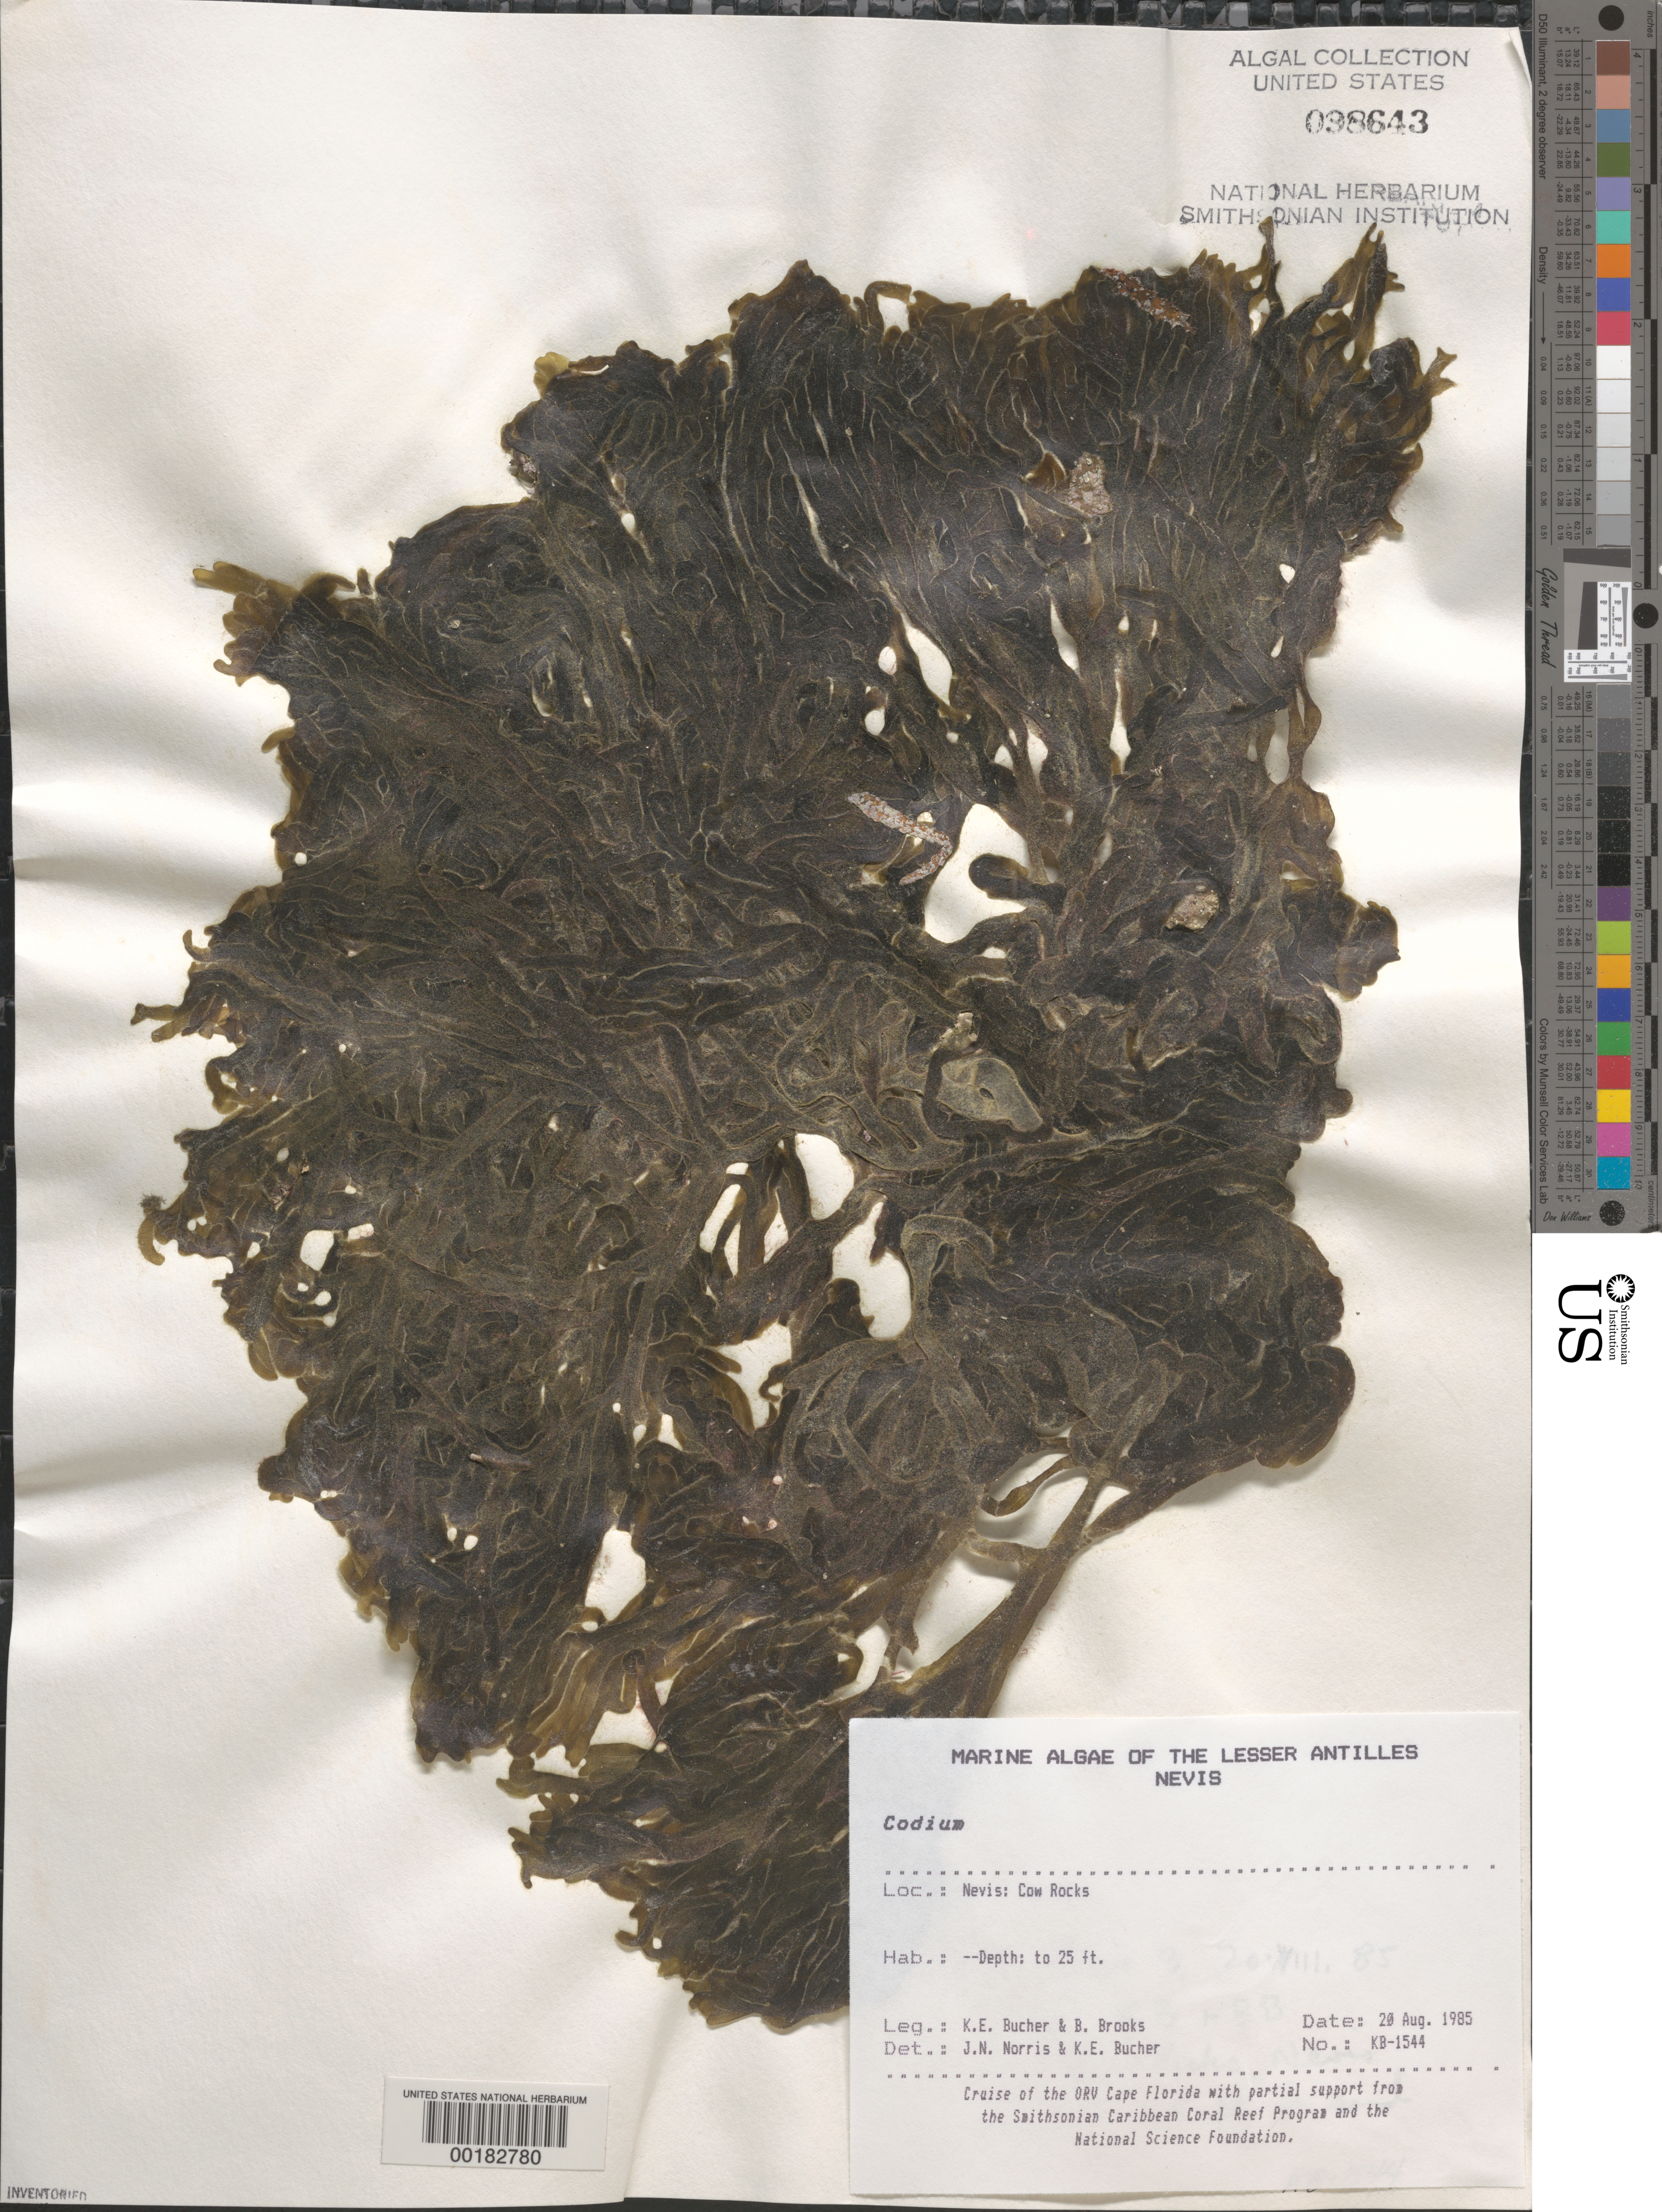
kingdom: Plantae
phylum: Chlorophyta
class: Ulvophyceae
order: Bryopsidales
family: Codiaceae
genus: Codium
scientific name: Codium sp.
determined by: Norris, J. N.; Bucher, K. E.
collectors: K. E. Bucher & B. Brooks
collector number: Kb-1544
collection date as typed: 20 Aug 1985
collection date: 1985-08-20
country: St. Christopher-Nevis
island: Nevis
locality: Cow Rocks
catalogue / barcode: US 98643